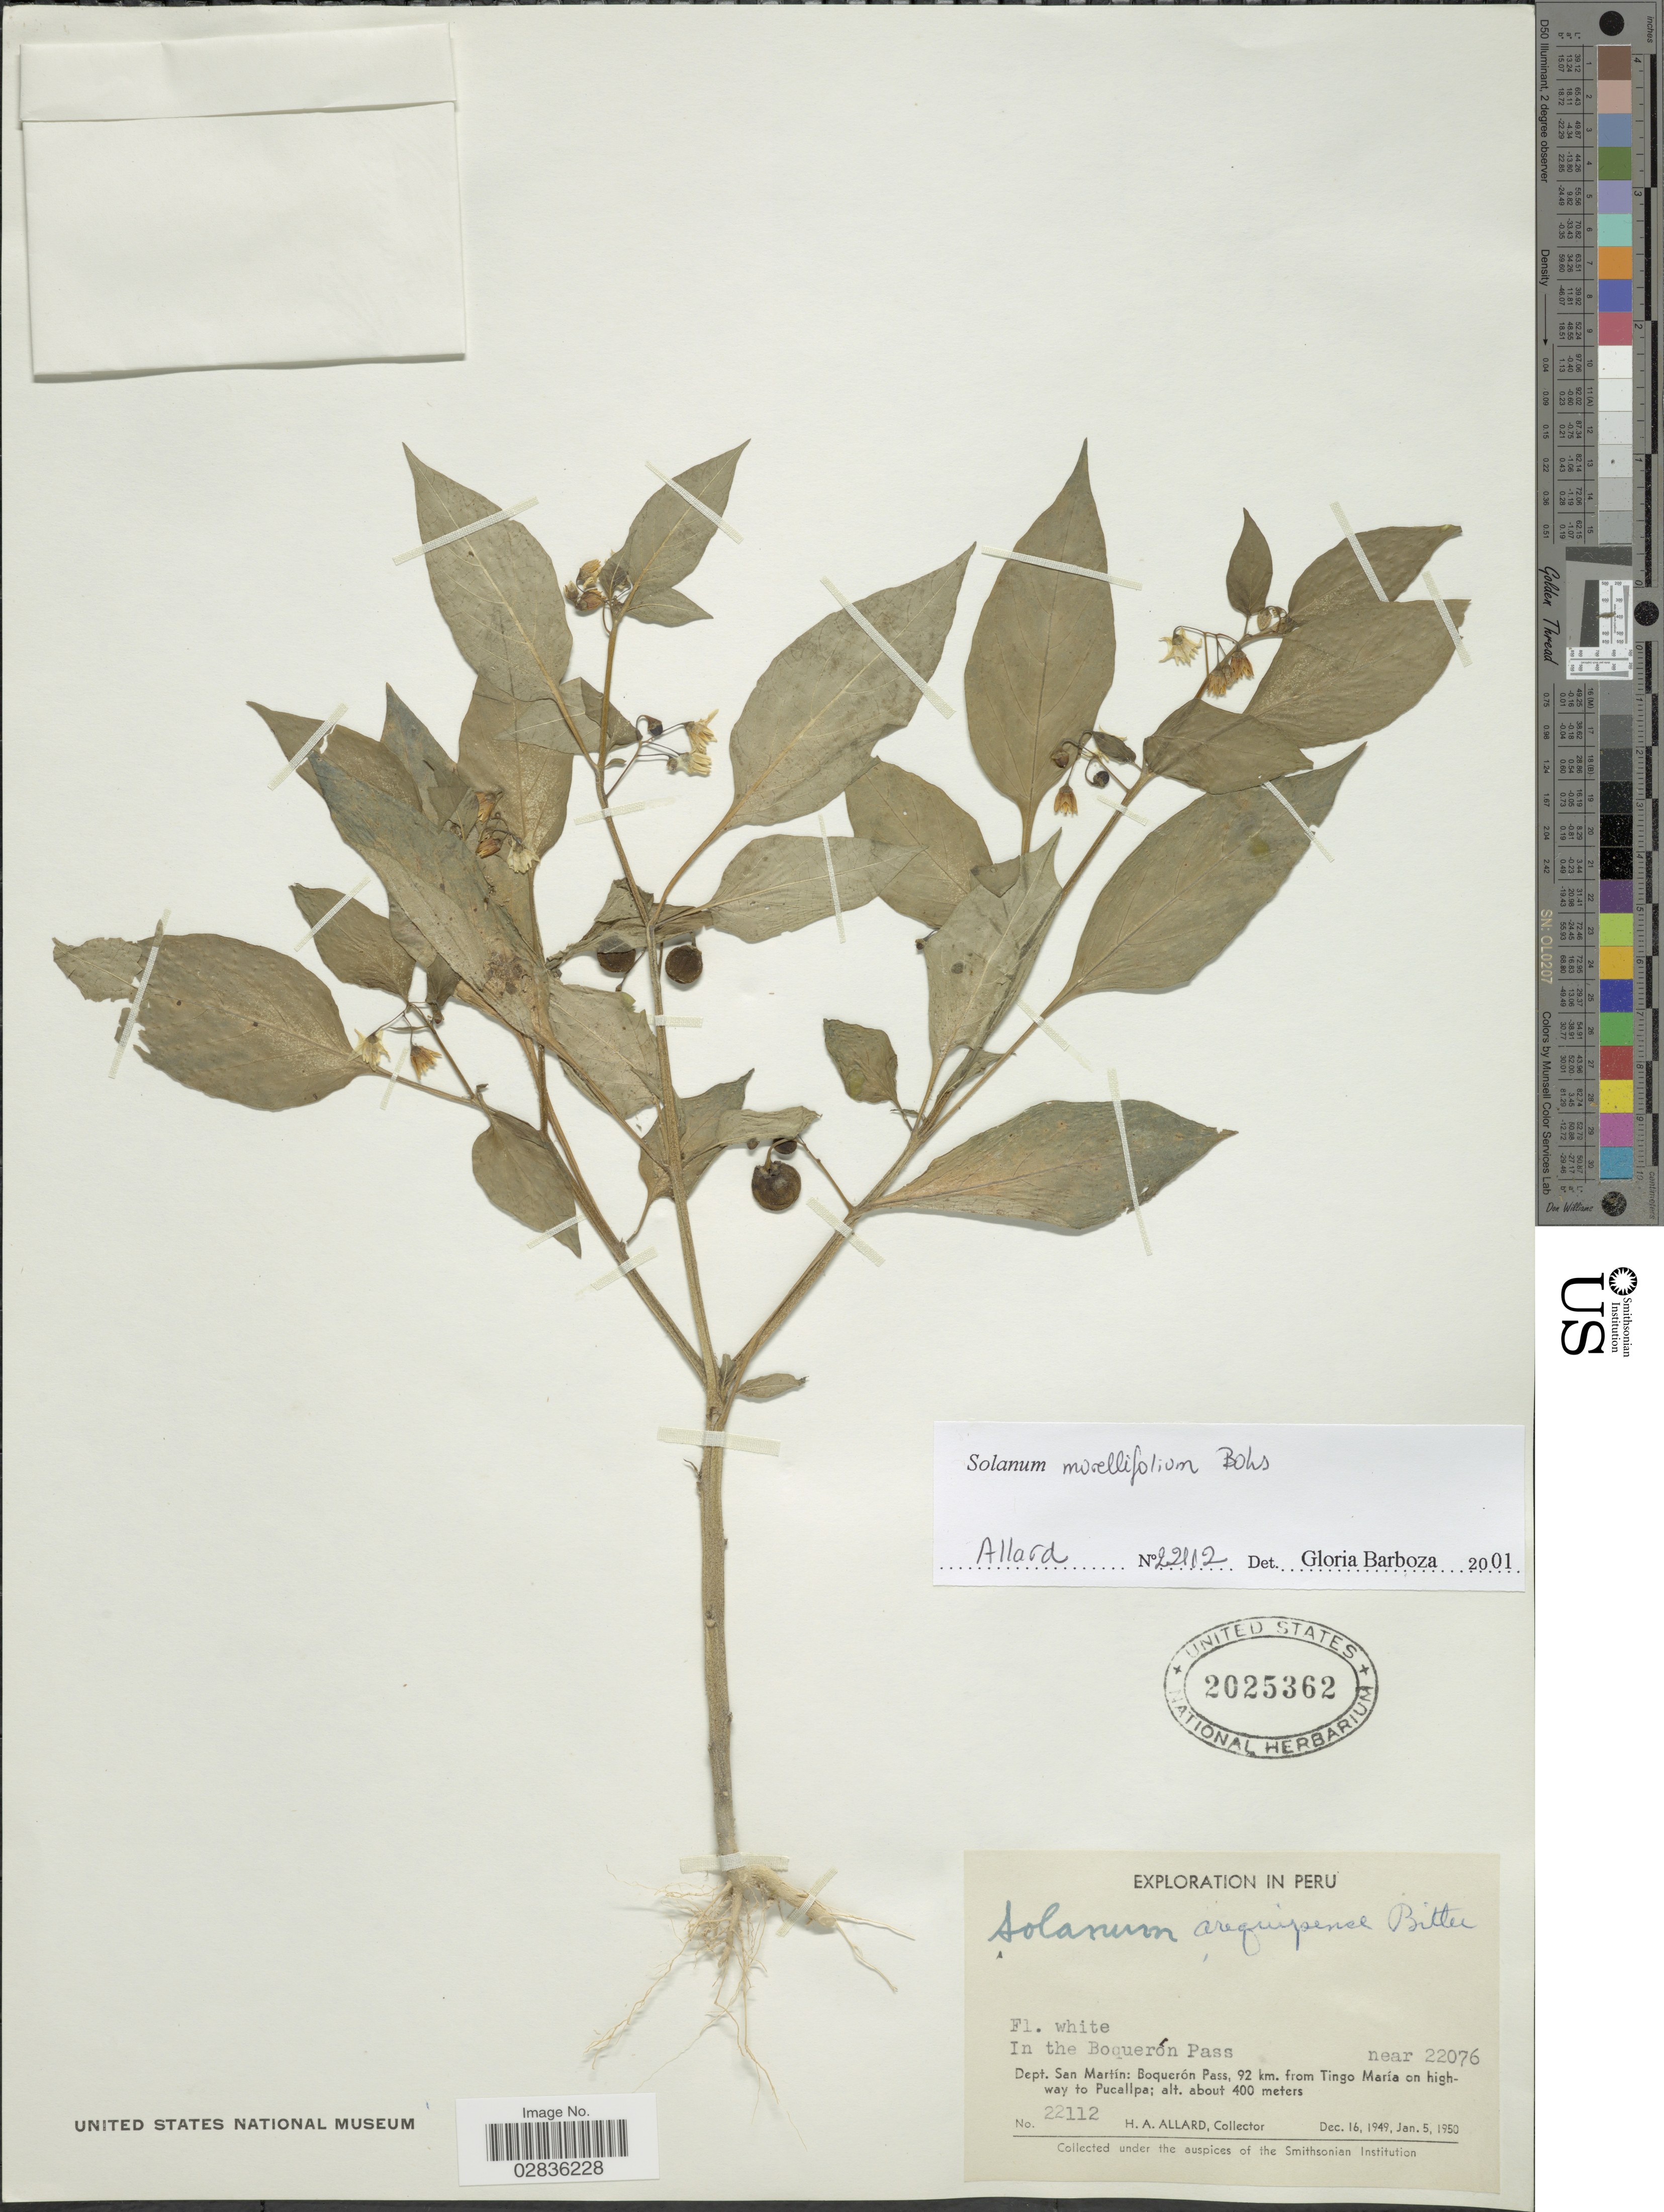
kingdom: Plantae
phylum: Tracheophyta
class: Magnoliopsida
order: Solanales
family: Solanaceae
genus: Solanum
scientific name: Solanum morellifolium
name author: Bohs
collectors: H. A. Allard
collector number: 22112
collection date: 1949-12-16/1950-01-05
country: Peru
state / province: San Martín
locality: In the Boquerón Pass. Dept. San Martín: Boquerón Pass, 92 km. from Tingo María on highway to Pucallpa.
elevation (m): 400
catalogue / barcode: US 2025362